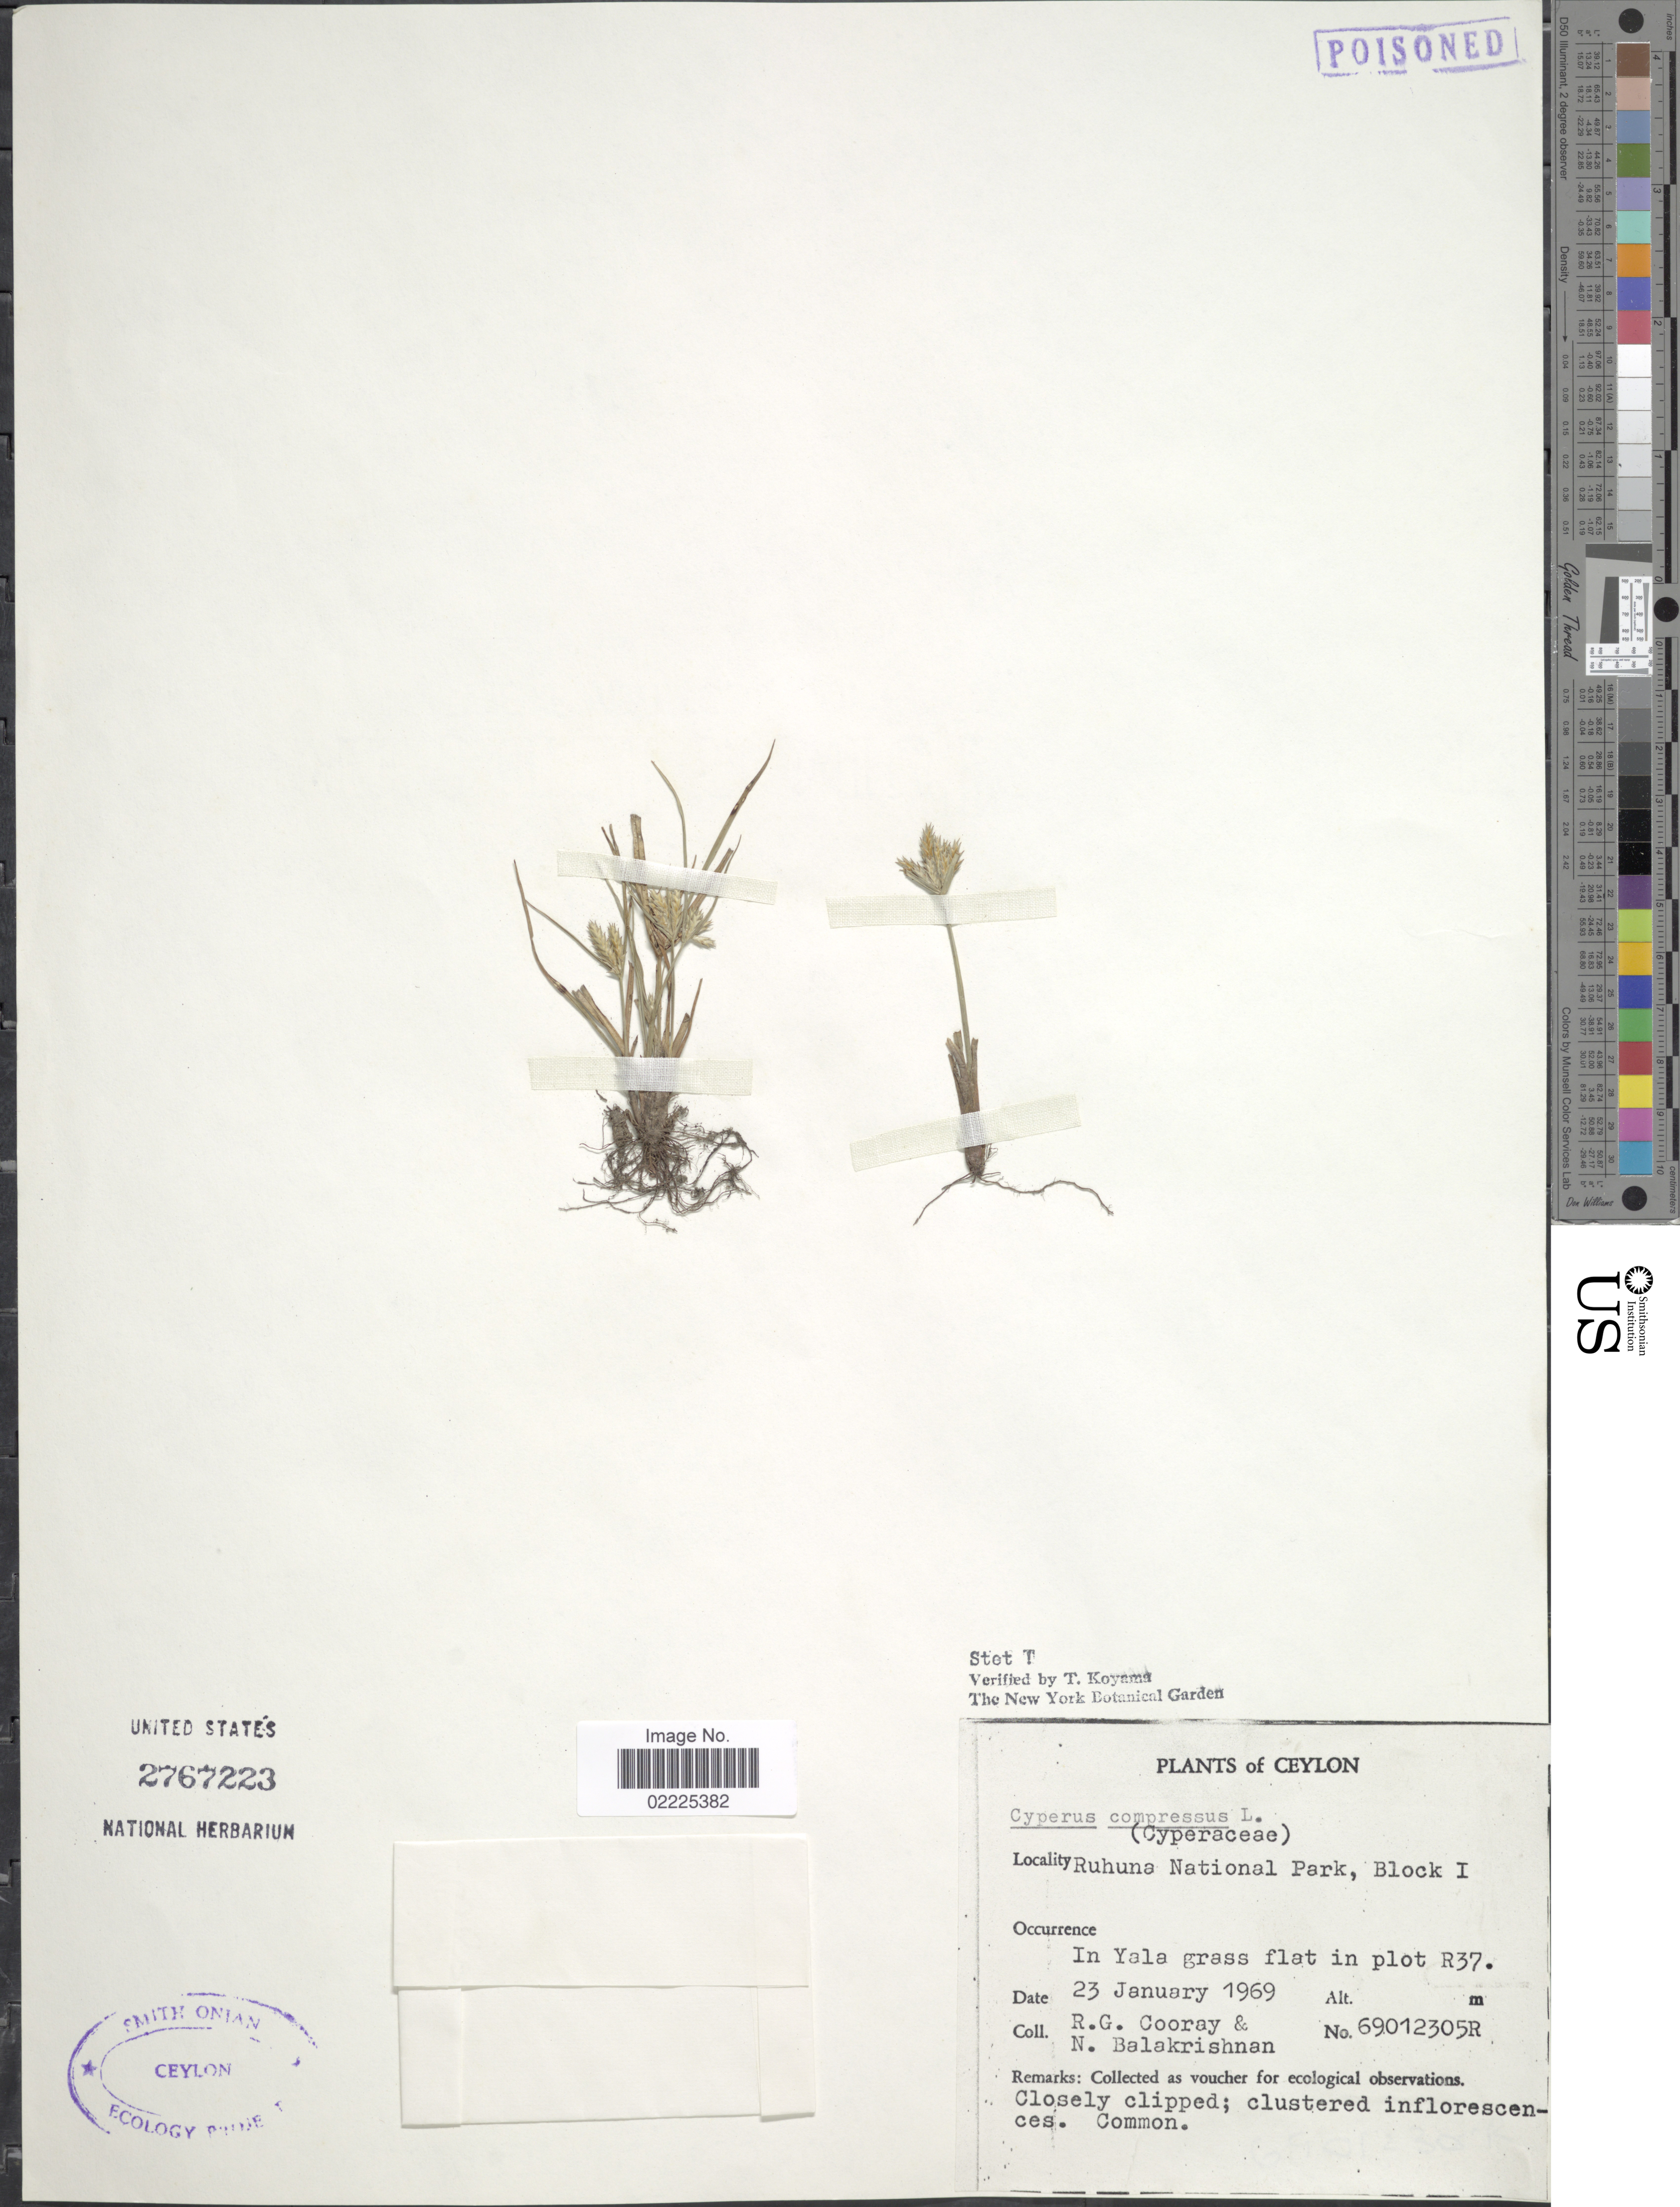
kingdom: Plantae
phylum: Tracheophyta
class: Liliopsida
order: Poales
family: Cyperaceae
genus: Cyperus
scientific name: Cyperus compressus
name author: L.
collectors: R. Cooray & N. Balakrishnan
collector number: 69012305R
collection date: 1969-01-23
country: Sri Lanka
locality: Ceylon, Ruhuna National Park, Block I, In Yala grass flat in plot R37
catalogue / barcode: US 2767223